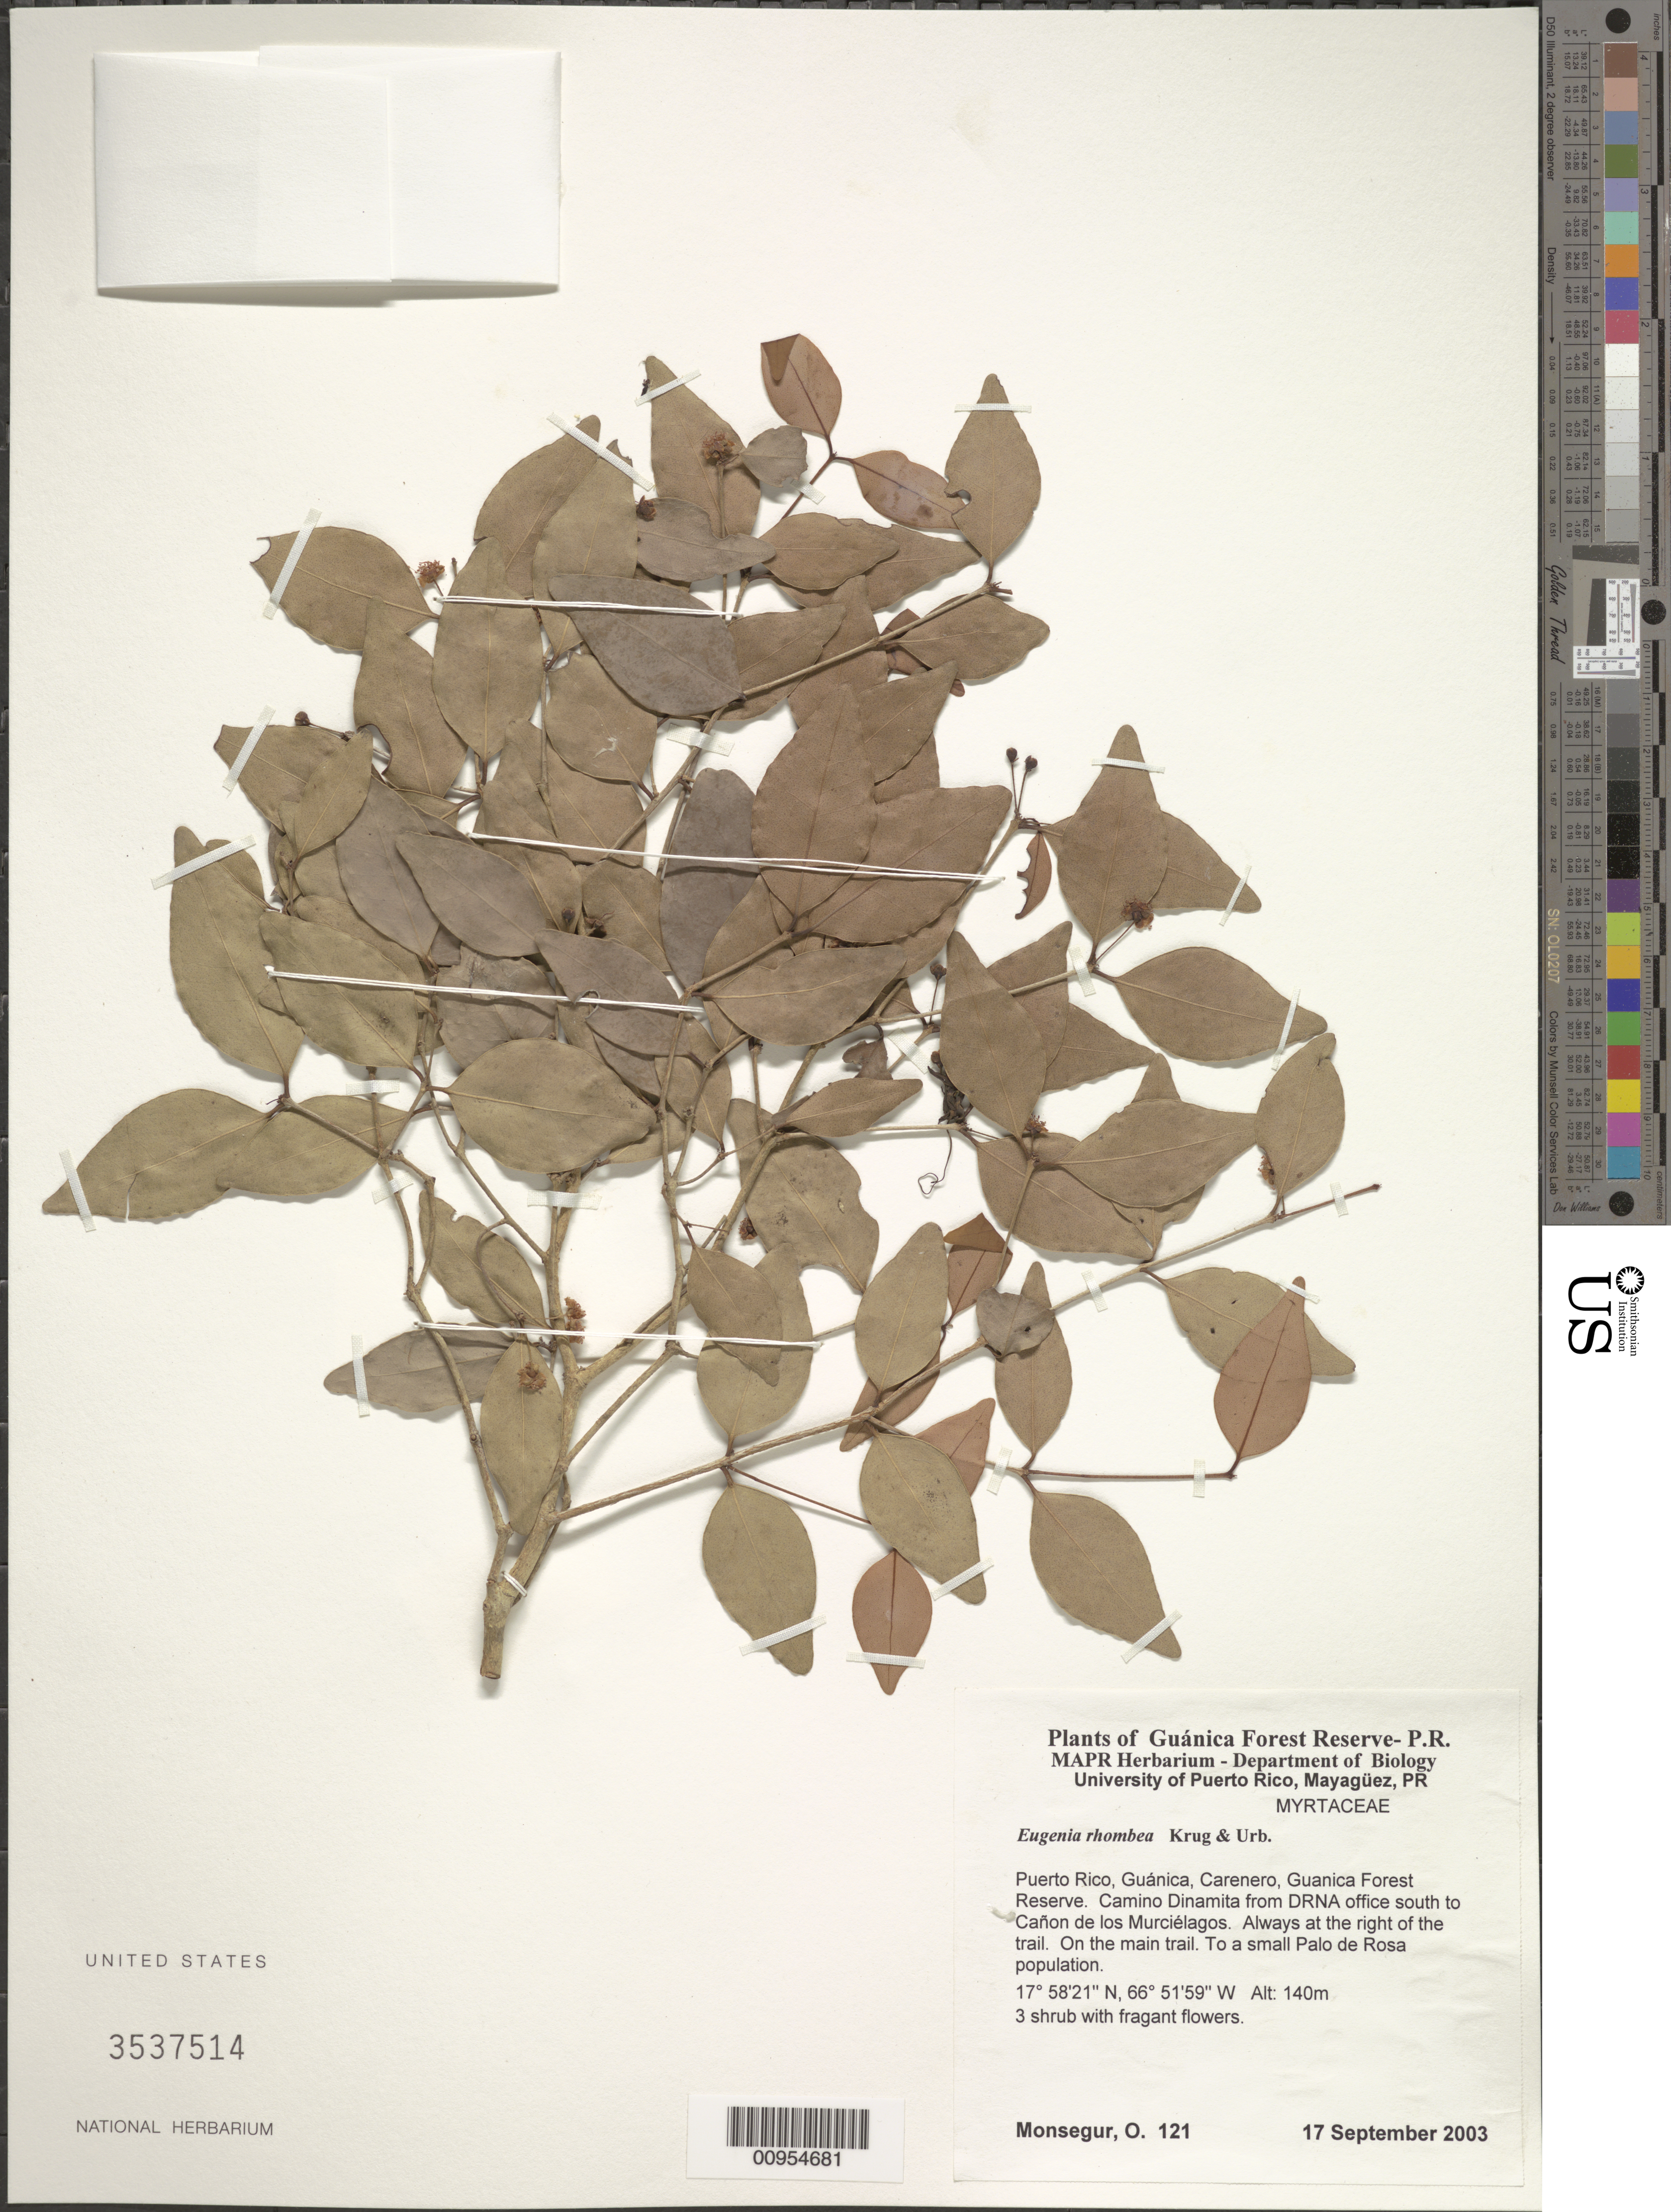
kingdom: Plantae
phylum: Tracheophyta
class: Magnoliopsida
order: Myrtales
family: Myrtaceae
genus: Eugenia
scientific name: Eugenia rhombea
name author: (O. Berg) Krug & Urb.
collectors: O. Monsegur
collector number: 121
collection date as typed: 17 Sep 2003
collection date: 2003-09-17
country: Puerto Rico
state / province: Guánica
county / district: Carenero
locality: Guánica Forest Reserve. Camino Dinamita from DRNA office south to Cañon de los Murciélagos. Always at the right of the trail. On the main trail.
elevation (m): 140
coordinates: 17.58213, 66.51593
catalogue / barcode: US 3537514